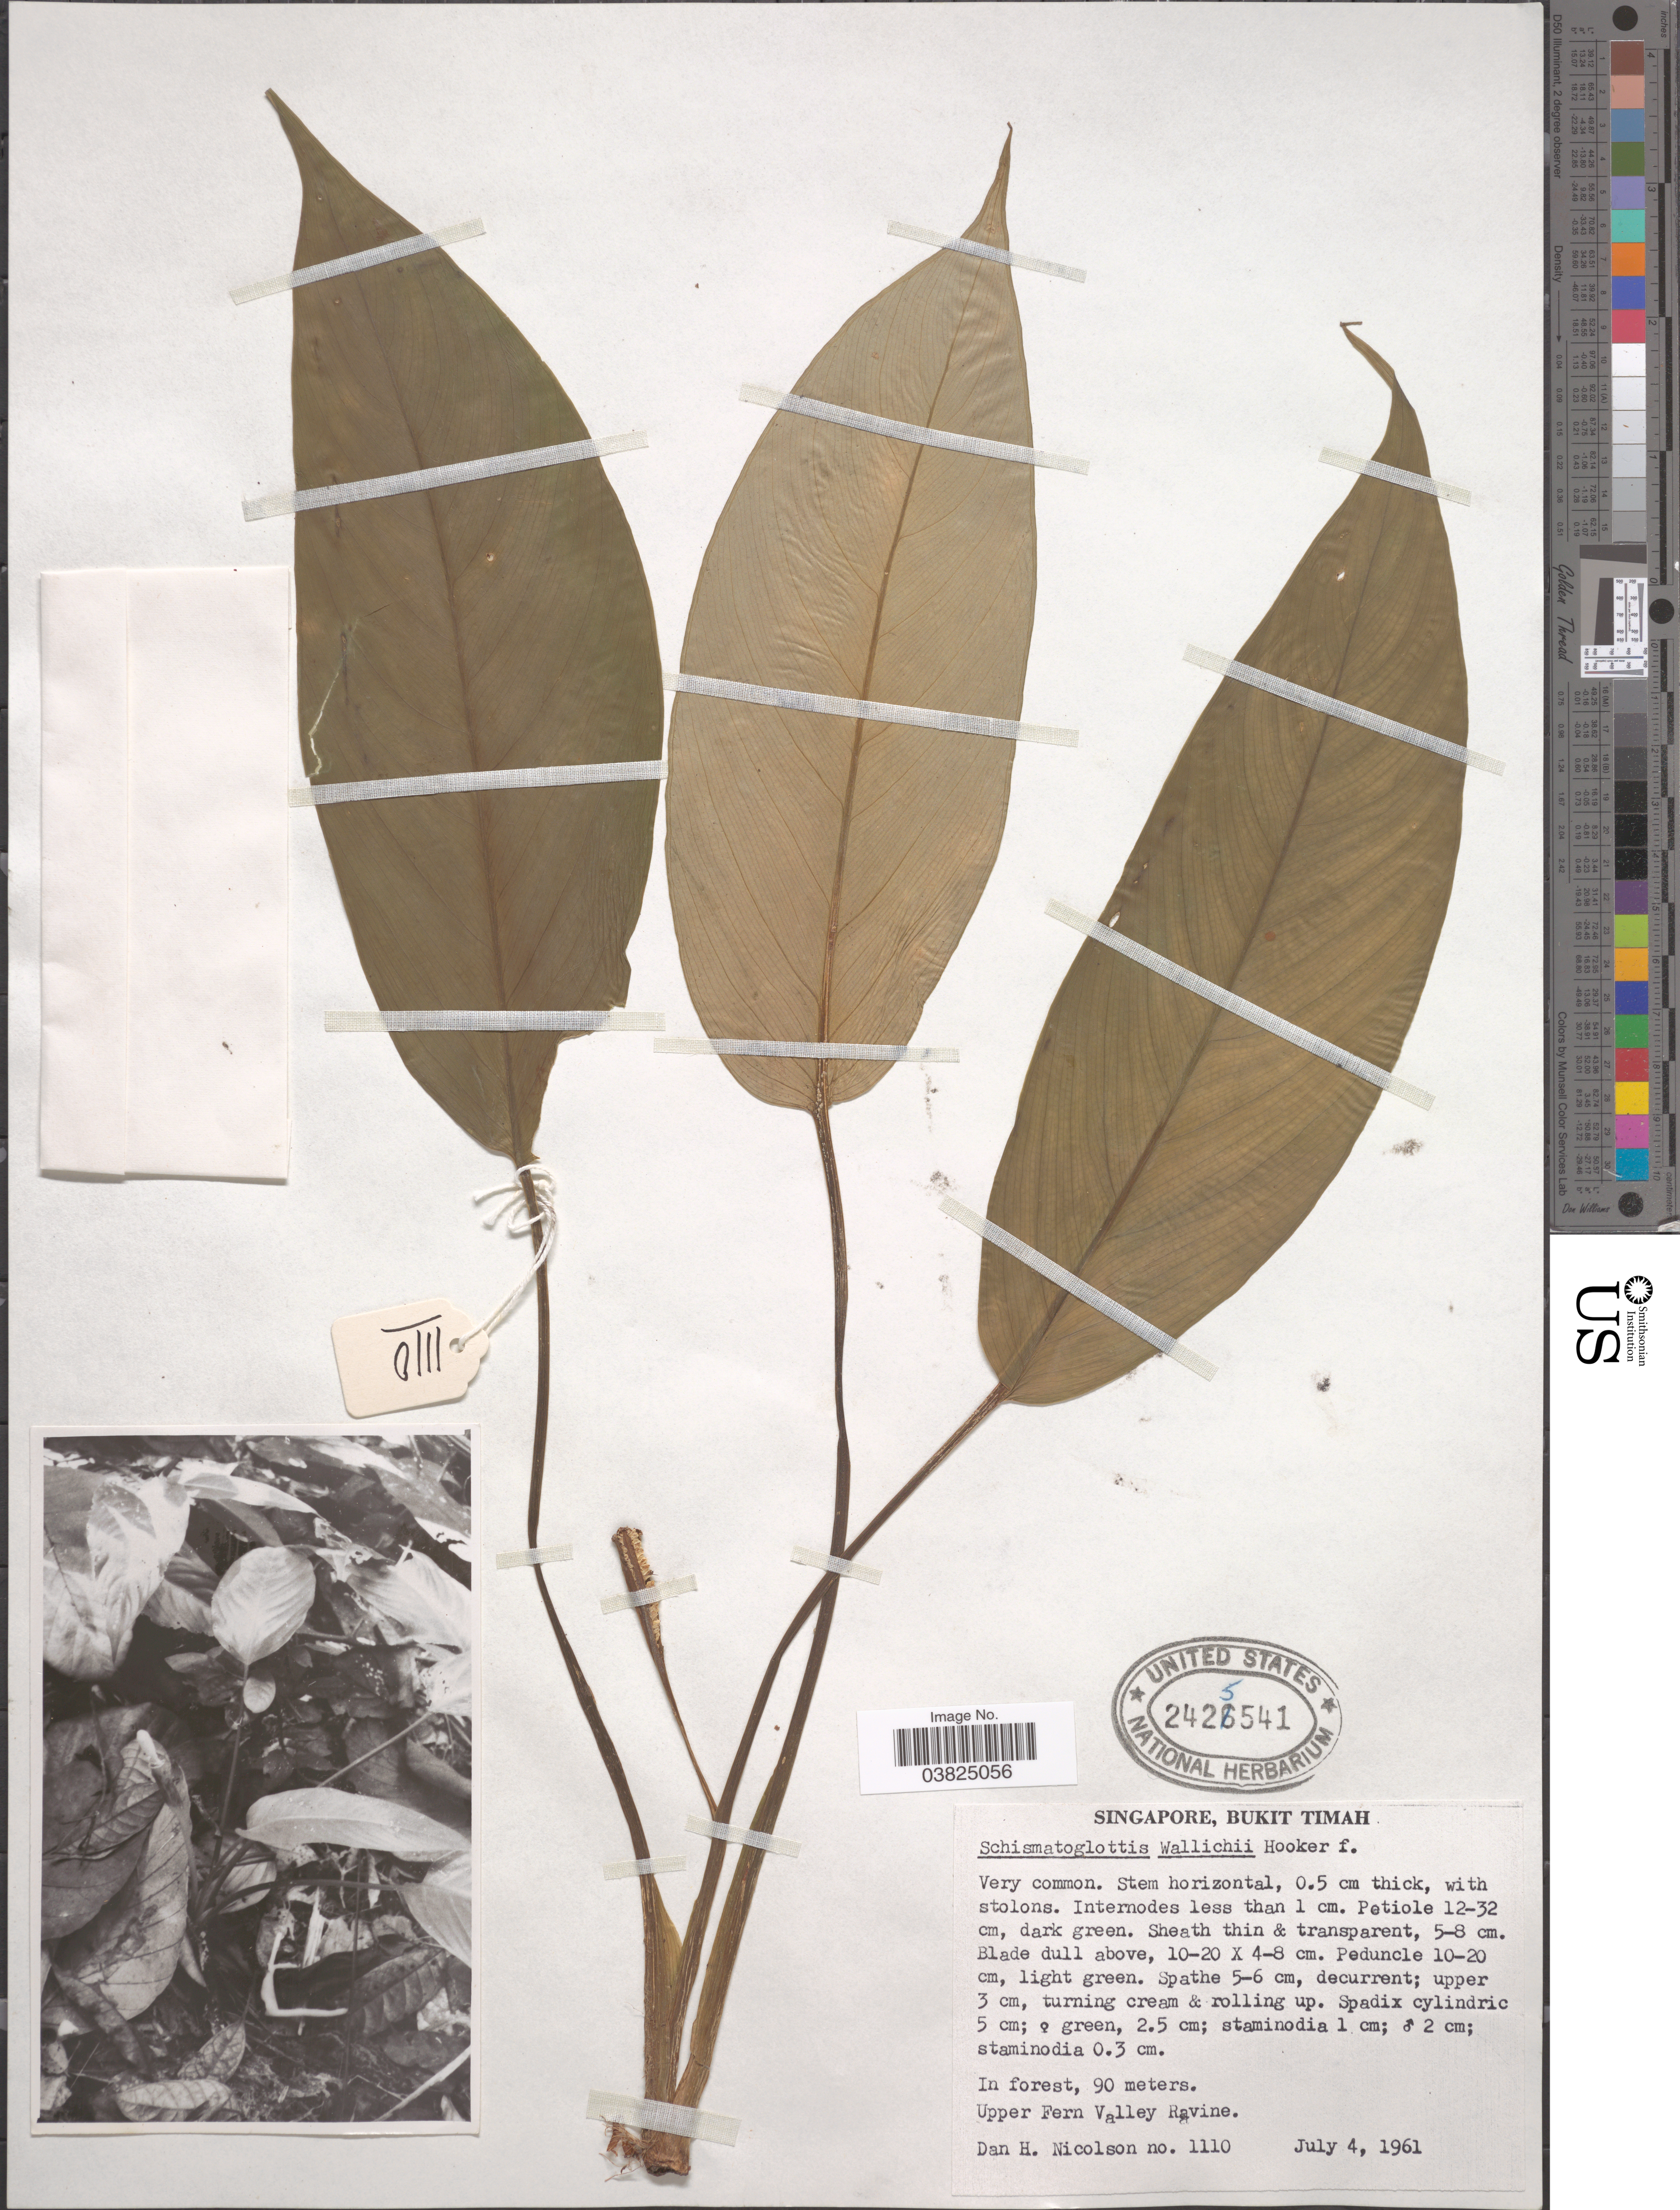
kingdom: Plantae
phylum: Tracheophyta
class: Liliopsida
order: Alismatales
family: Araceae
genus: Schismatoglottis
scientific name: Schismatoglottis wallichii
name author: Hook. f.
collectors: D. H. Nicolson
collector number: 1110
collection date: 1961-07-04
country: Singapore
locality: Bukit Timah. Upper Fern Valley Ravine.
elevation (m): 90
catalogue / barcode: US 2425541